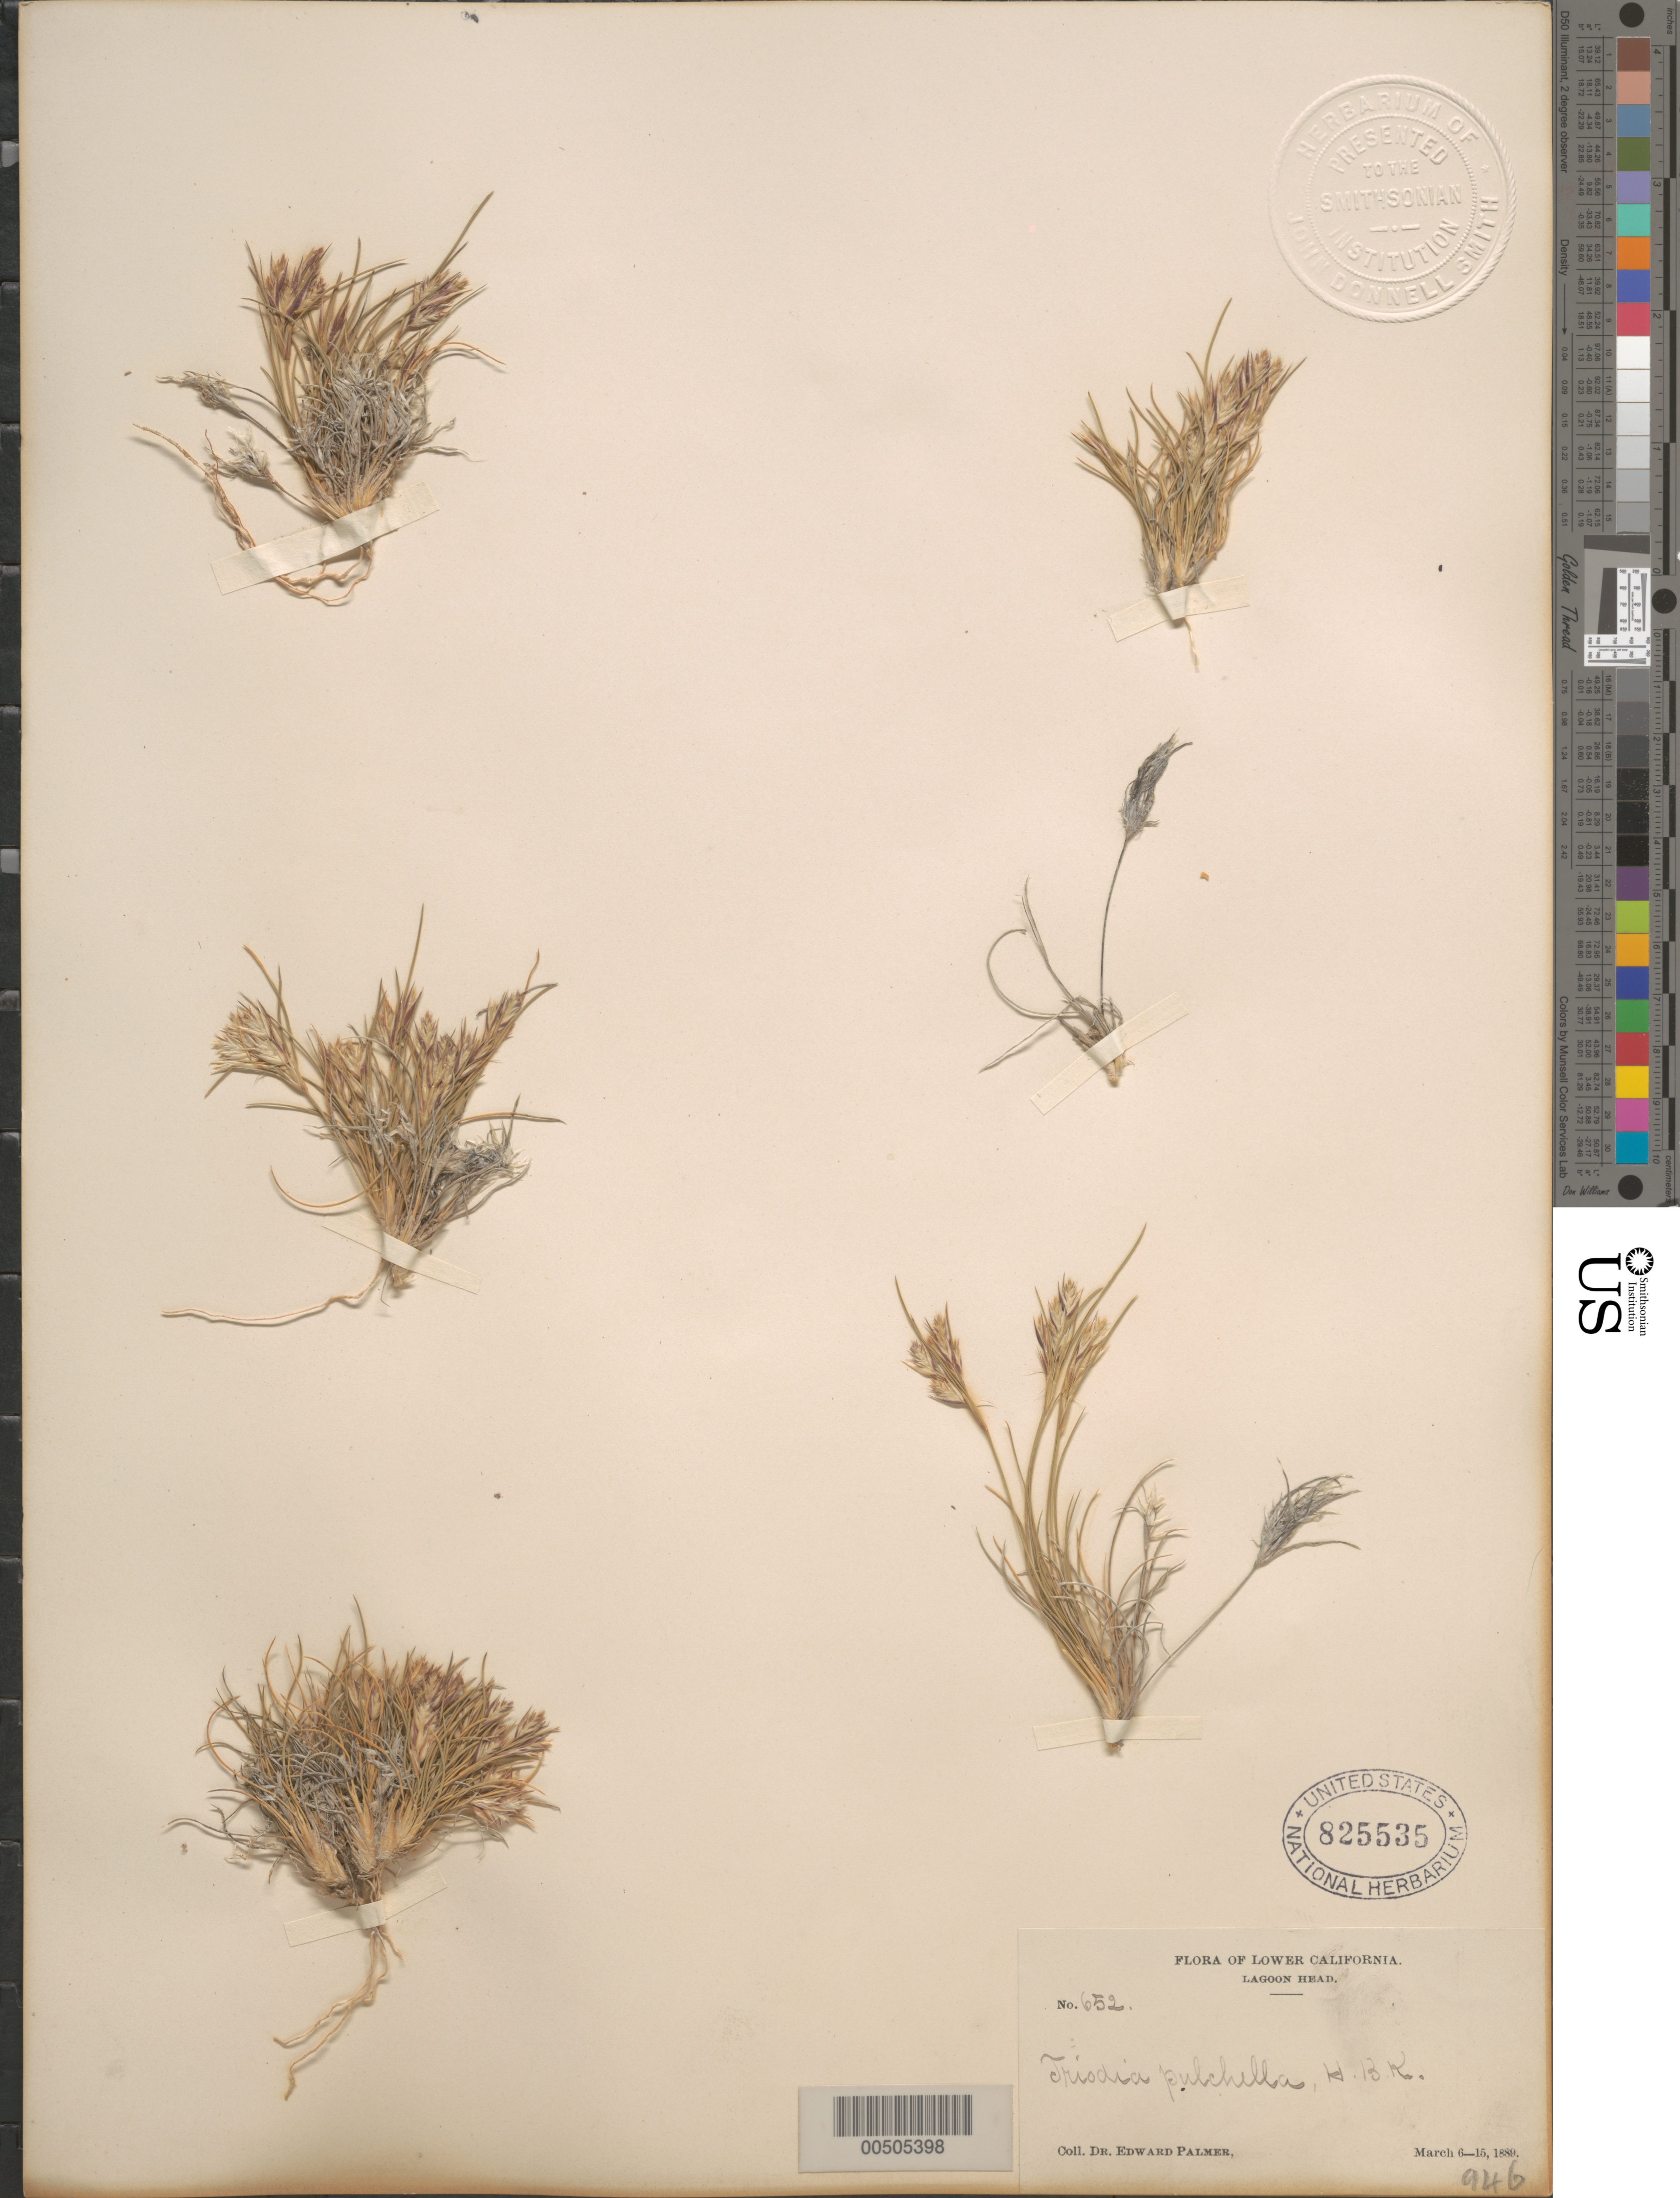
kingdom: Plantae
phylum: Tracheophyta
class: Liliopsida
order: Poales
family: Poaceae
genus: Erioneuron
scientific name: Erioneuron pulchellum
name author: (Kunth) Tateoka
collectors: E. Palmer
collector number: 652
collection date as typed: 6 Mar 1889 to 15 Mar 1889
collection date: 1889-03-06/1889-03-15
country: Mexico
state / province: Baja California Norte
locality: Lagoon Head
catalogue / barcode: US 825535